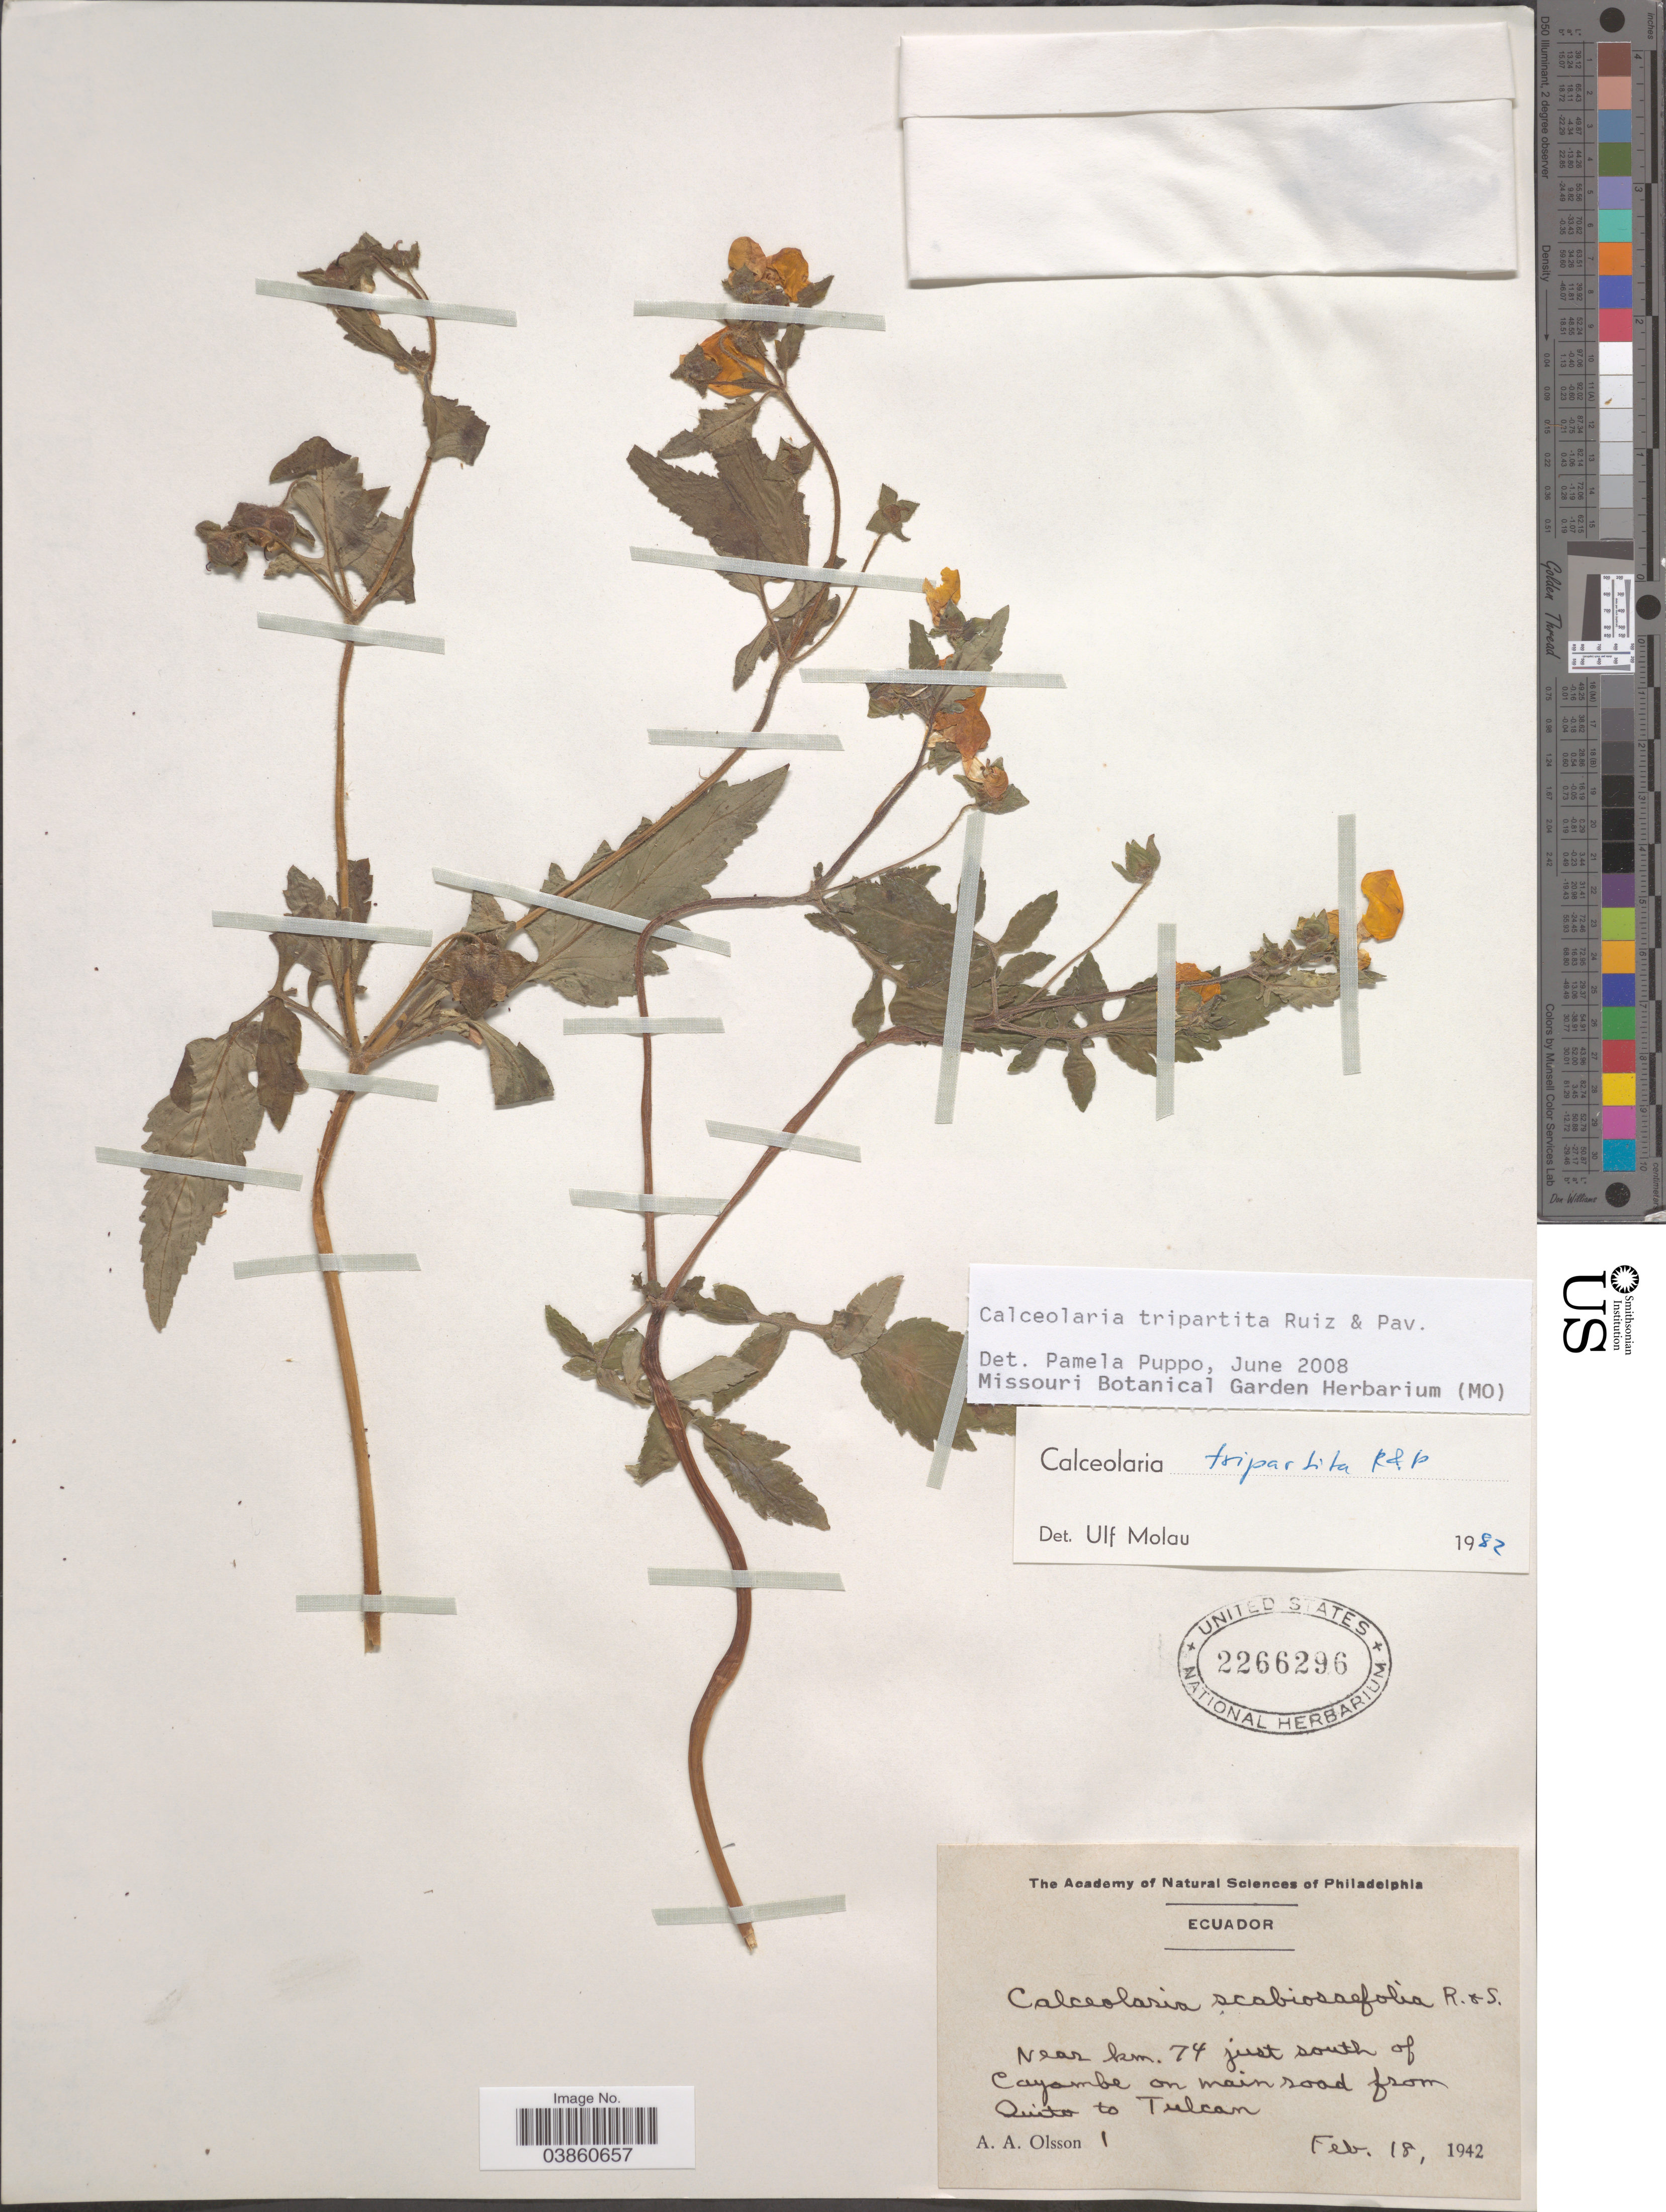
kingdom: Plantae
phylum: Tracheophyta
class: Magnoliopsida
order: Lamiales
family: Calceolariaceae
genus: Calceolaria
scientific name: Calceolaria tripartita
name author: Ruiz & Pav.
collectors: A. Olsson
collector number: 1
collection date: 1942-02-18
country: Ecuador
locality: Near km. 74 just south of Cayambe on main road from Quito to Tulcan.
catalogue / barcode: US 2266296